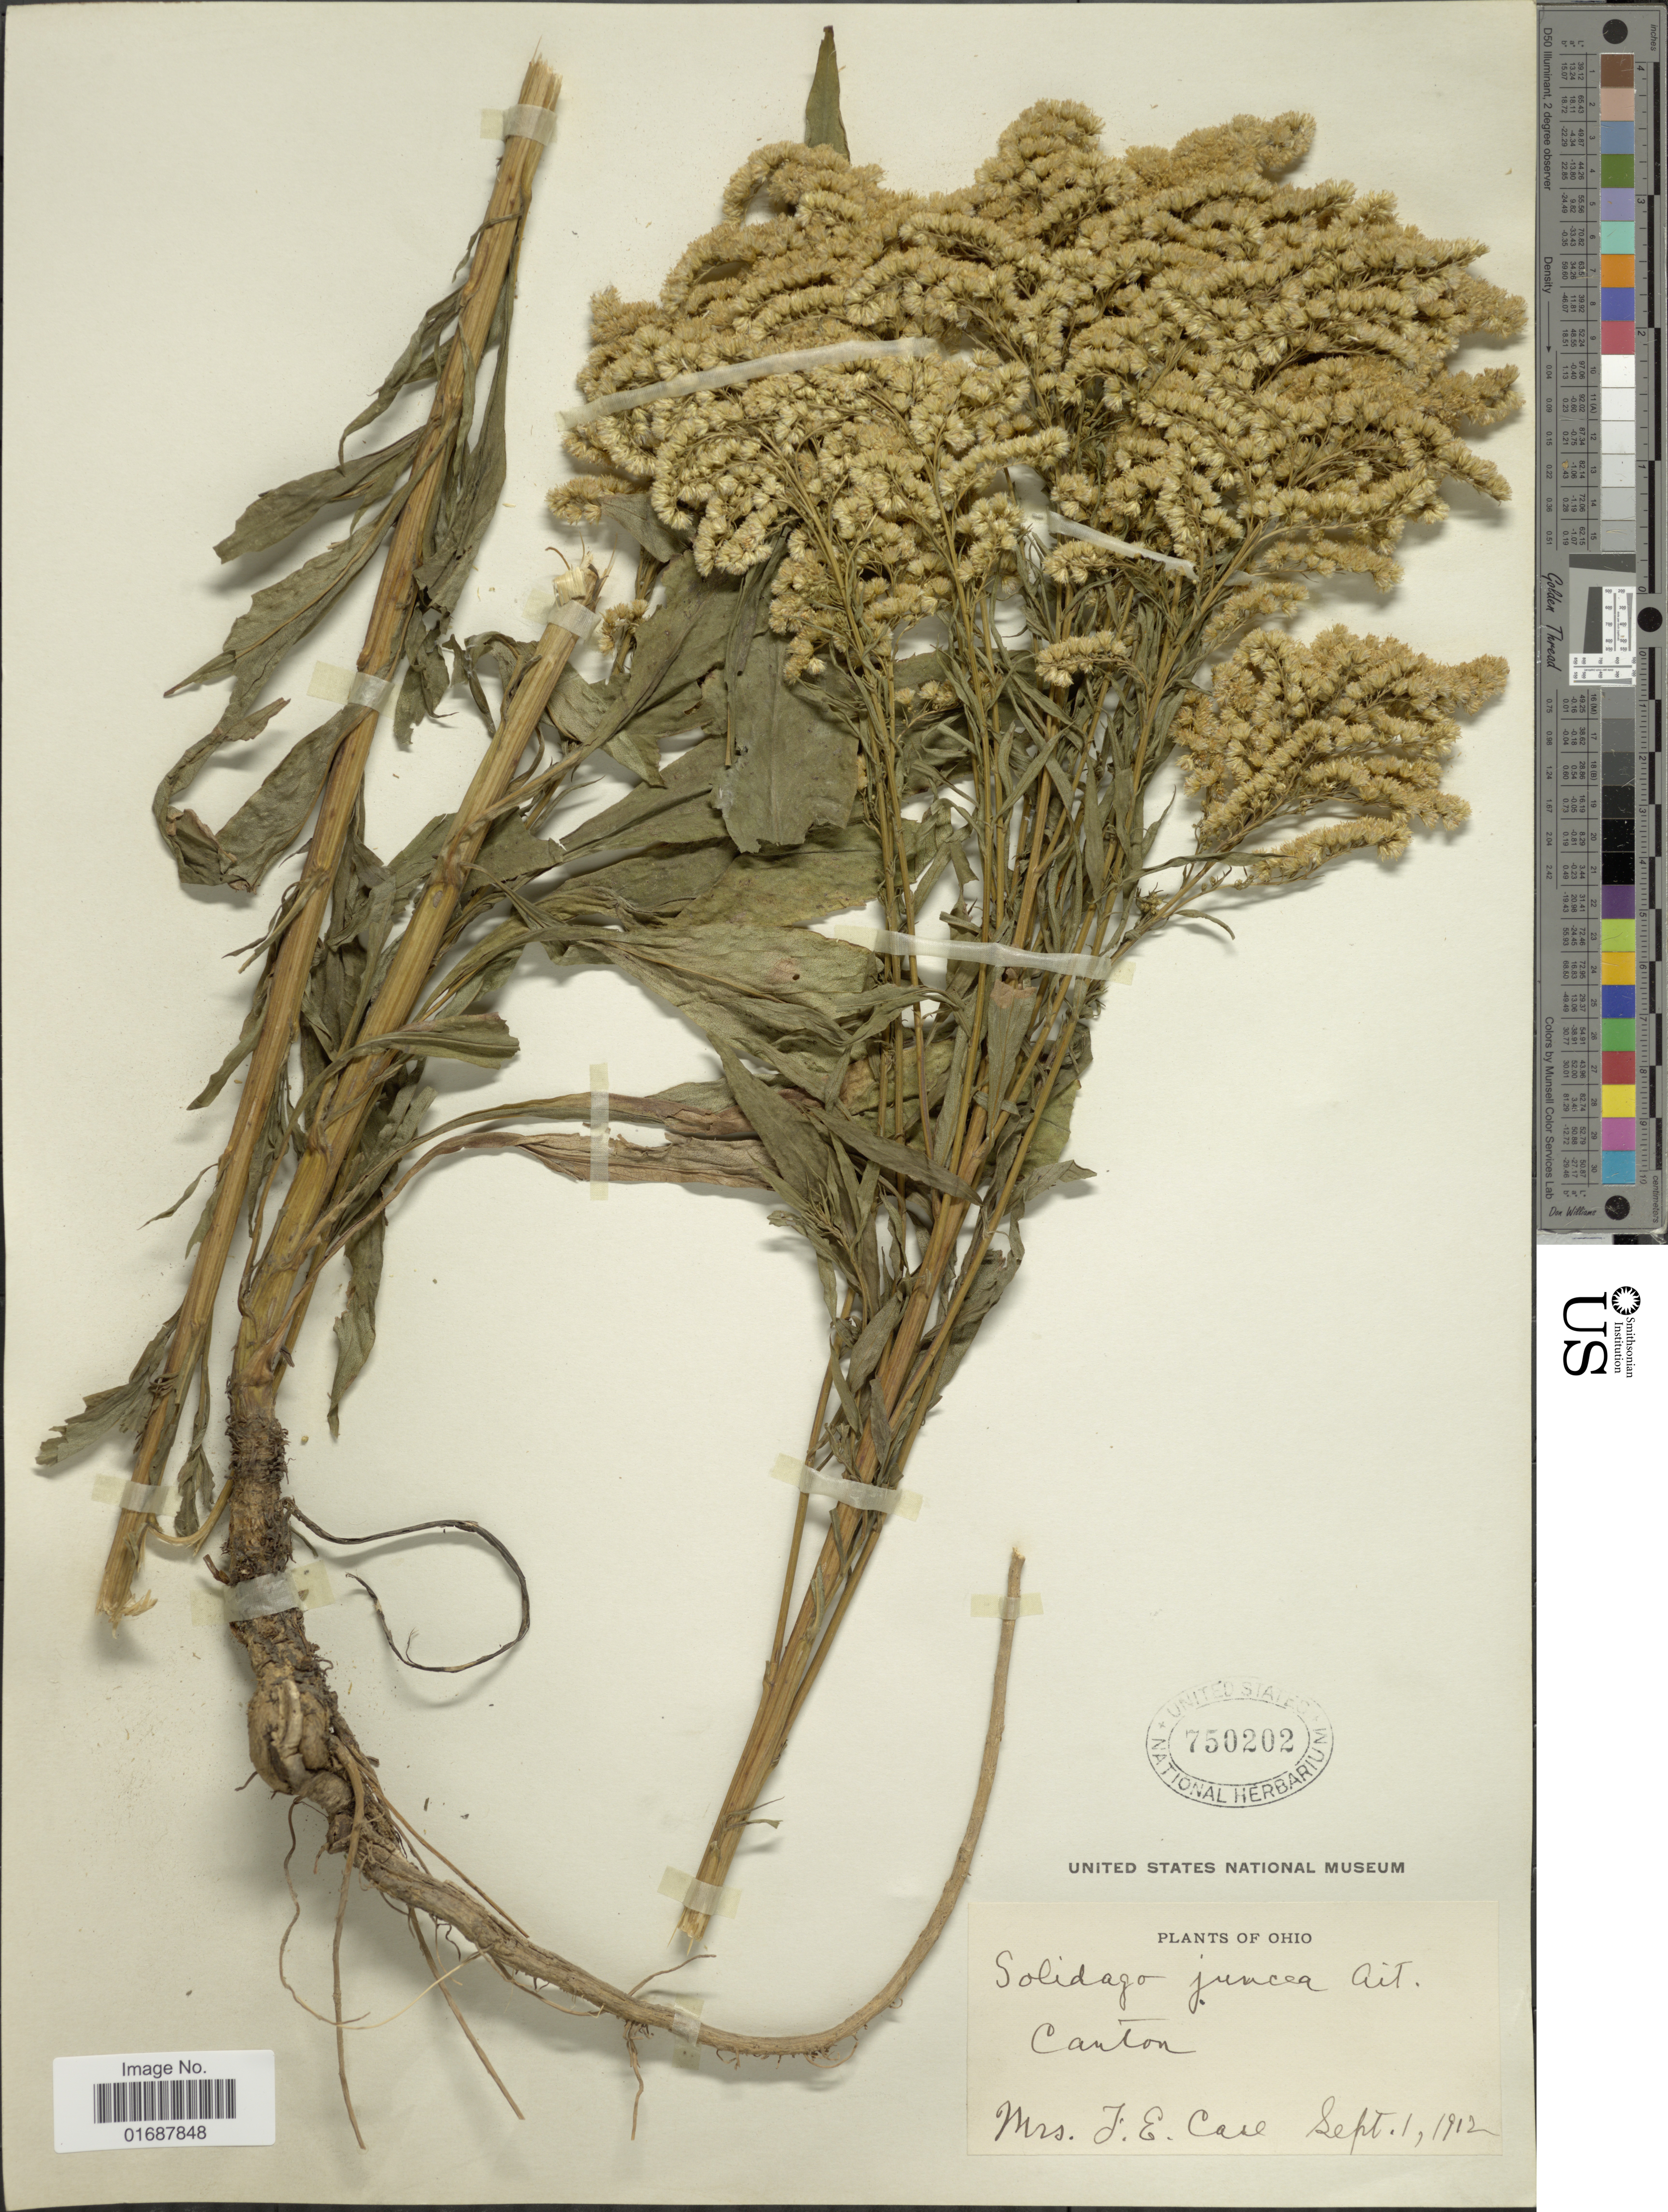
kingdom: Plantae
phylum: Tracheophyta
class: Magnoliopsida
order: Asterales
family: Asteraceae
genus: Solidago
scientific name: Solidago juncea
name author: Aiton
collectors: J. Case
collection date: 1912-09-01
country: United States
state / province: Ohio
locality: Canton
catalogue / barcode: US 750202